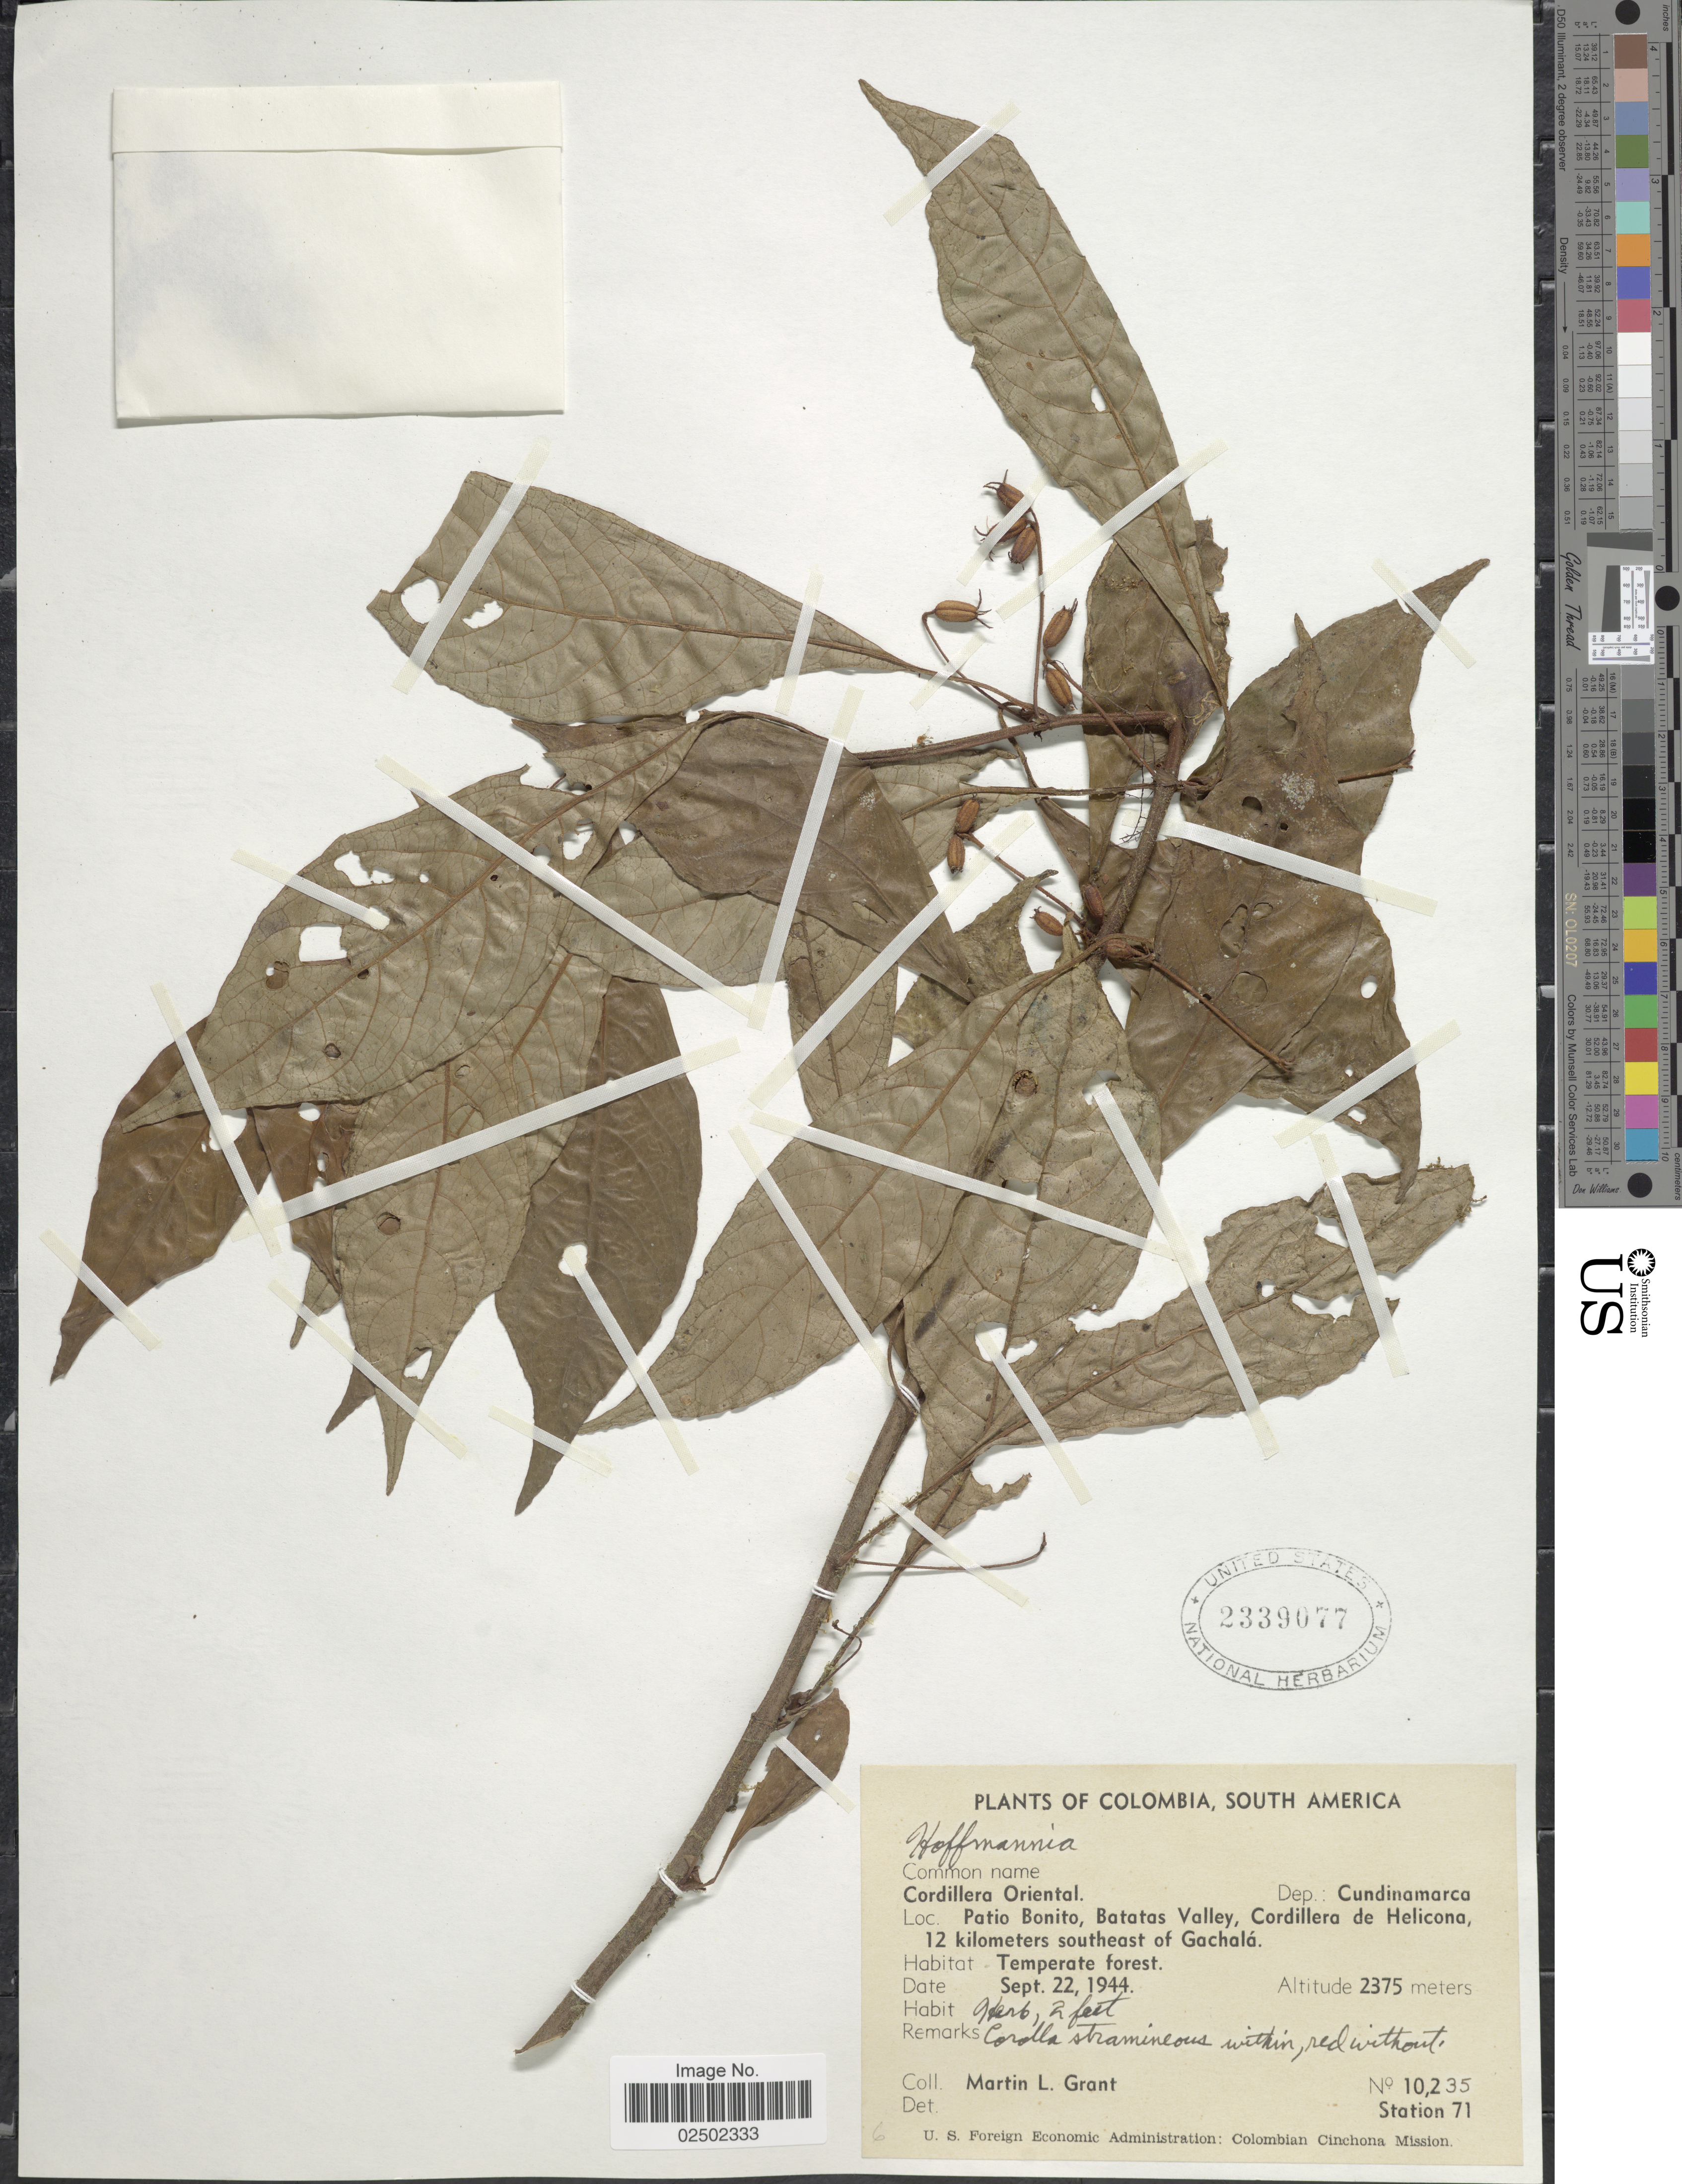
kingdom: Plantae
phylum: Tracheophyta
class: Magnoliopsida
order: Gentianales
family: Rubiaceae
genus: Hoffmannia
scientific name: Hoffmannia sp.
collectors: M. L. Grant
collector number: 10235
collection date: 1944-09-22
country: Colombia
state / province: Cundinamarca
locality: Cordillera Oriental, Dep.: Cundinamarca, Patio Bonito, Batatas Valley, Cordillera de Helicona, 12 kilometers southeast of Gachala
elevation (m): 2375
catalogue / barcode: US 2339077